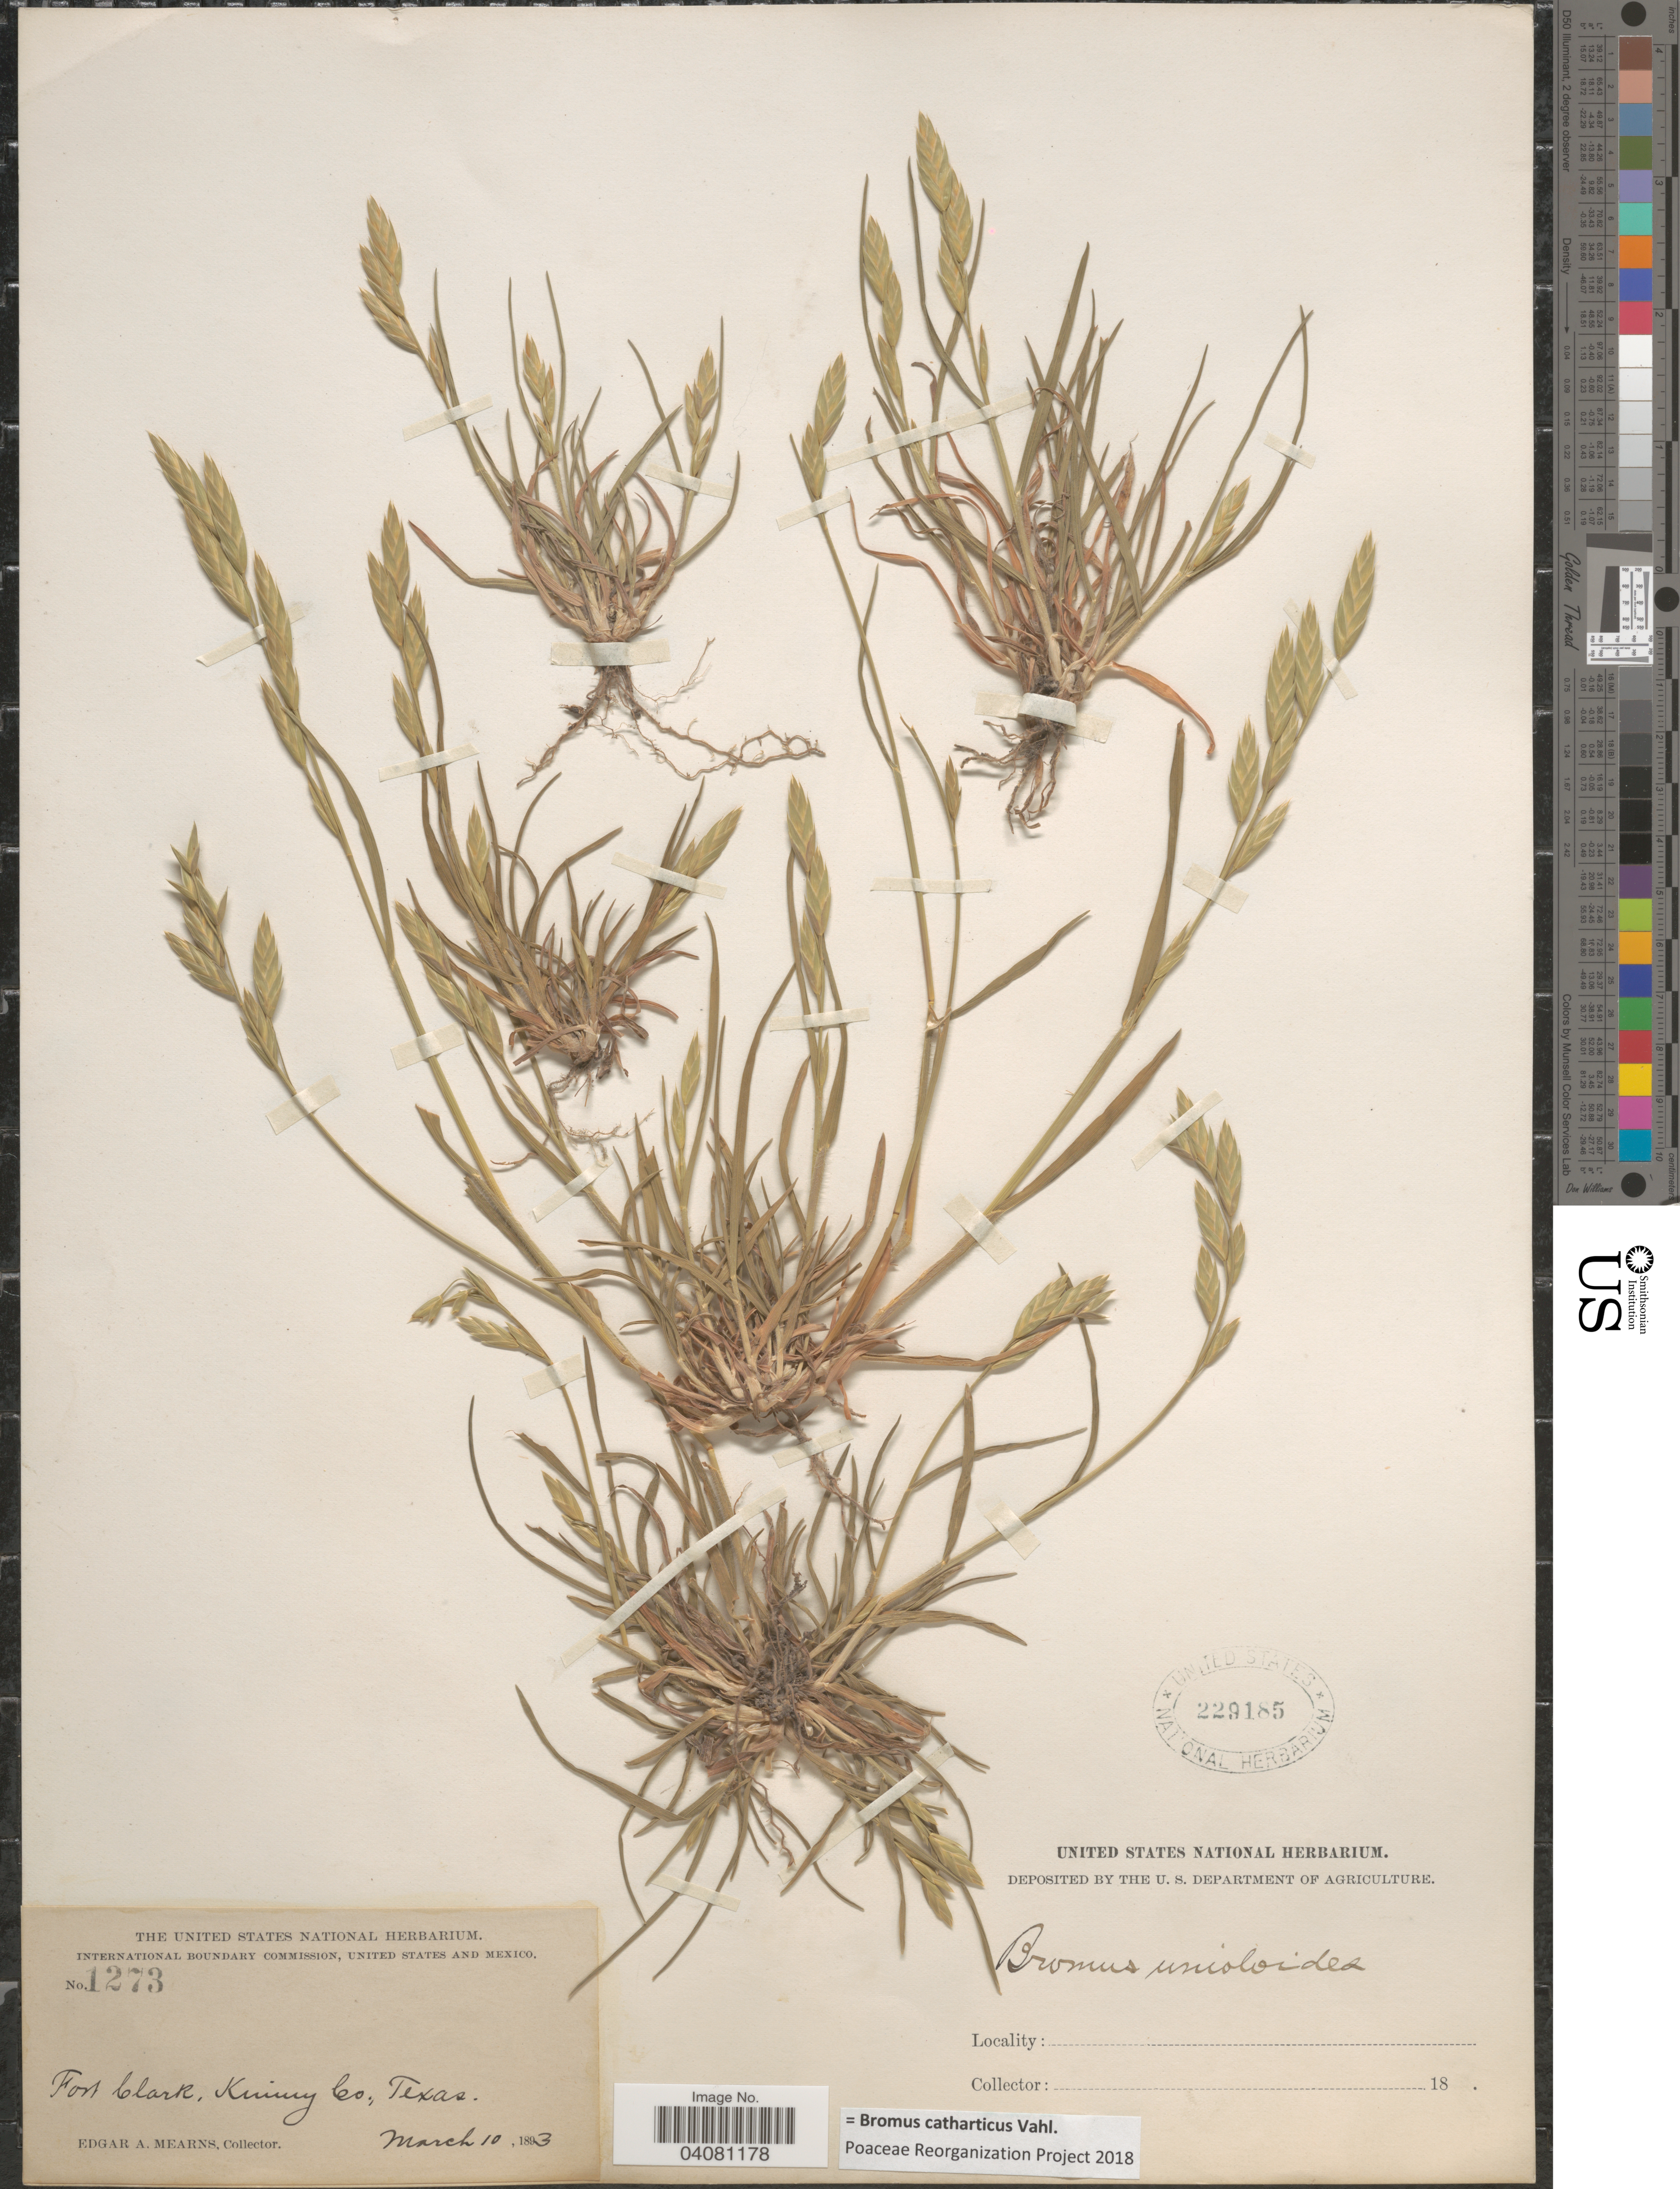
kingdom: Plantae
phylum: Tracheophyta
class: Liliopsida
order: Poales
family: Poaceae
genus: Bromus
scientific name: Bromus catharticus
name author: Vahl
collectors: E. A. Mearns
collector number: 1273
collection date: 1893-03-10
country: United States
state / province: Texas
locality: Fort Clark, Kinney Co.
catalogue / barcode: US 229185